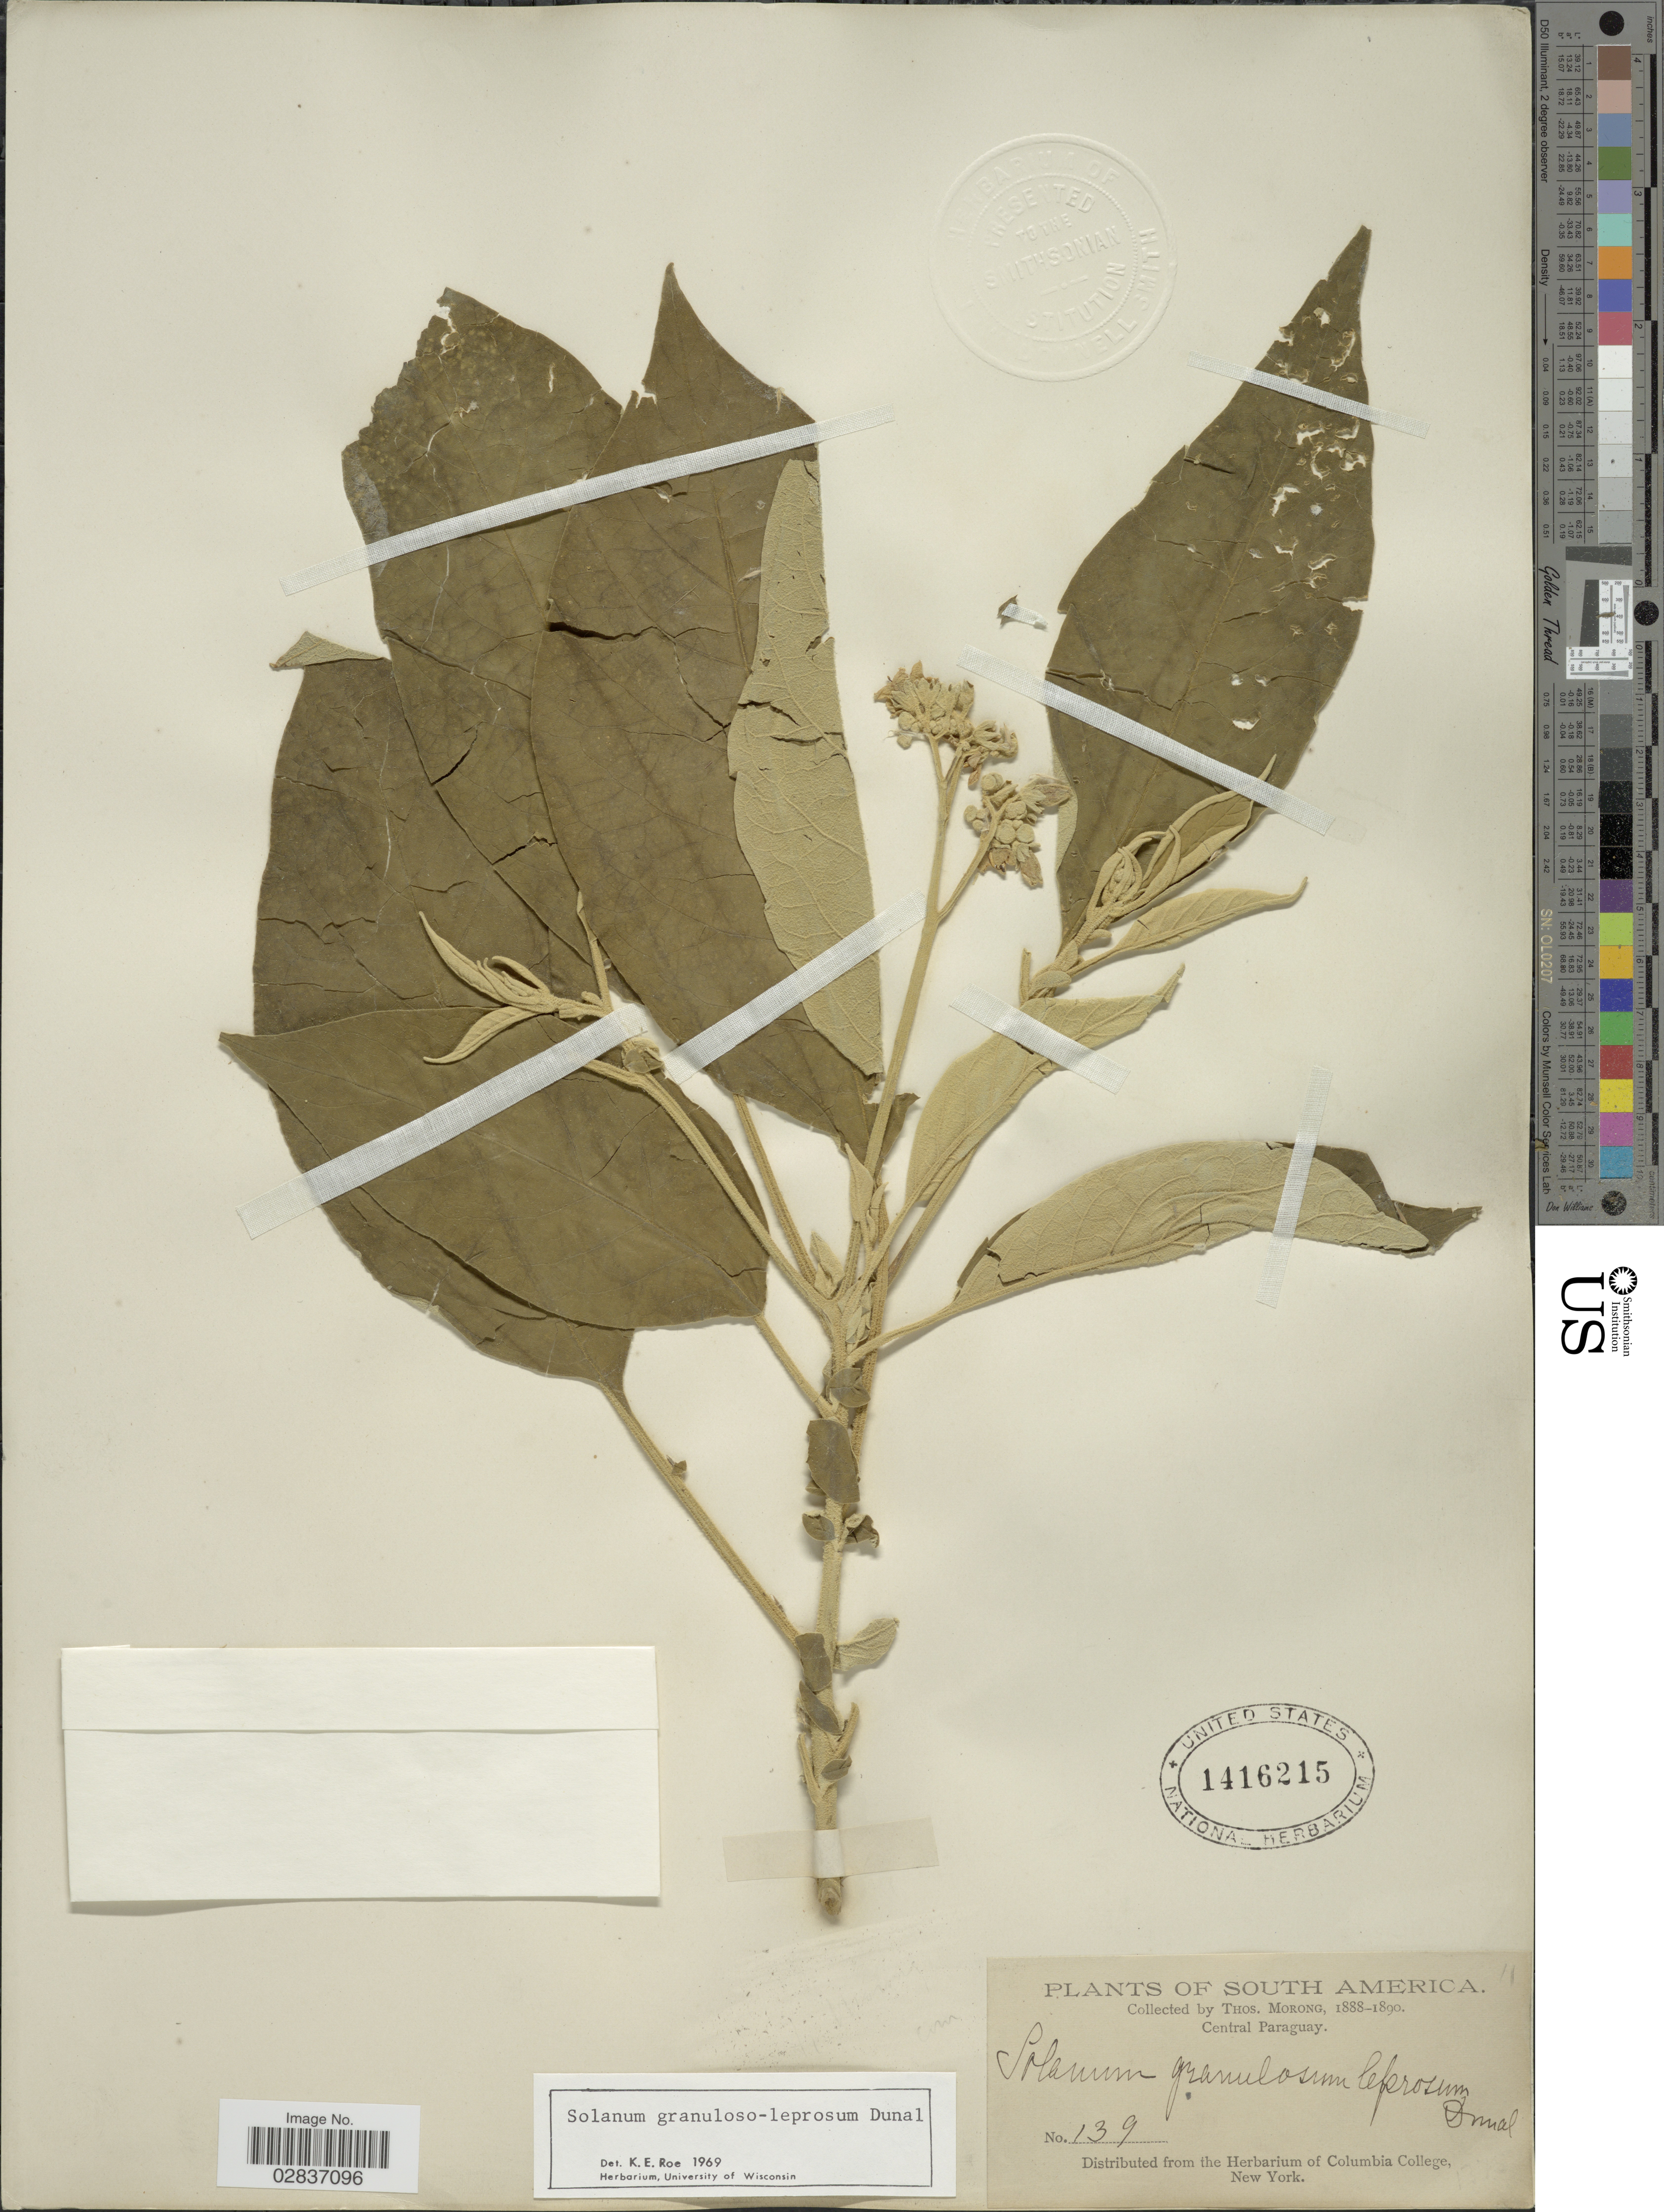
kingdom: Plantae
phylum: Tracheophyta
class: Magnoliopsida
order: Solanales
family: Solanaceae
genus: Solanum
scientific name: Solanum granuloso-leprosum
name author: Dunal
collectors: ex herb. T. Morong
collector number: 139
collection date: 1888/1890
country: Paraguay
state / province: Central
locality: Central Paraguay.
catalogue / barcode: US 1416215